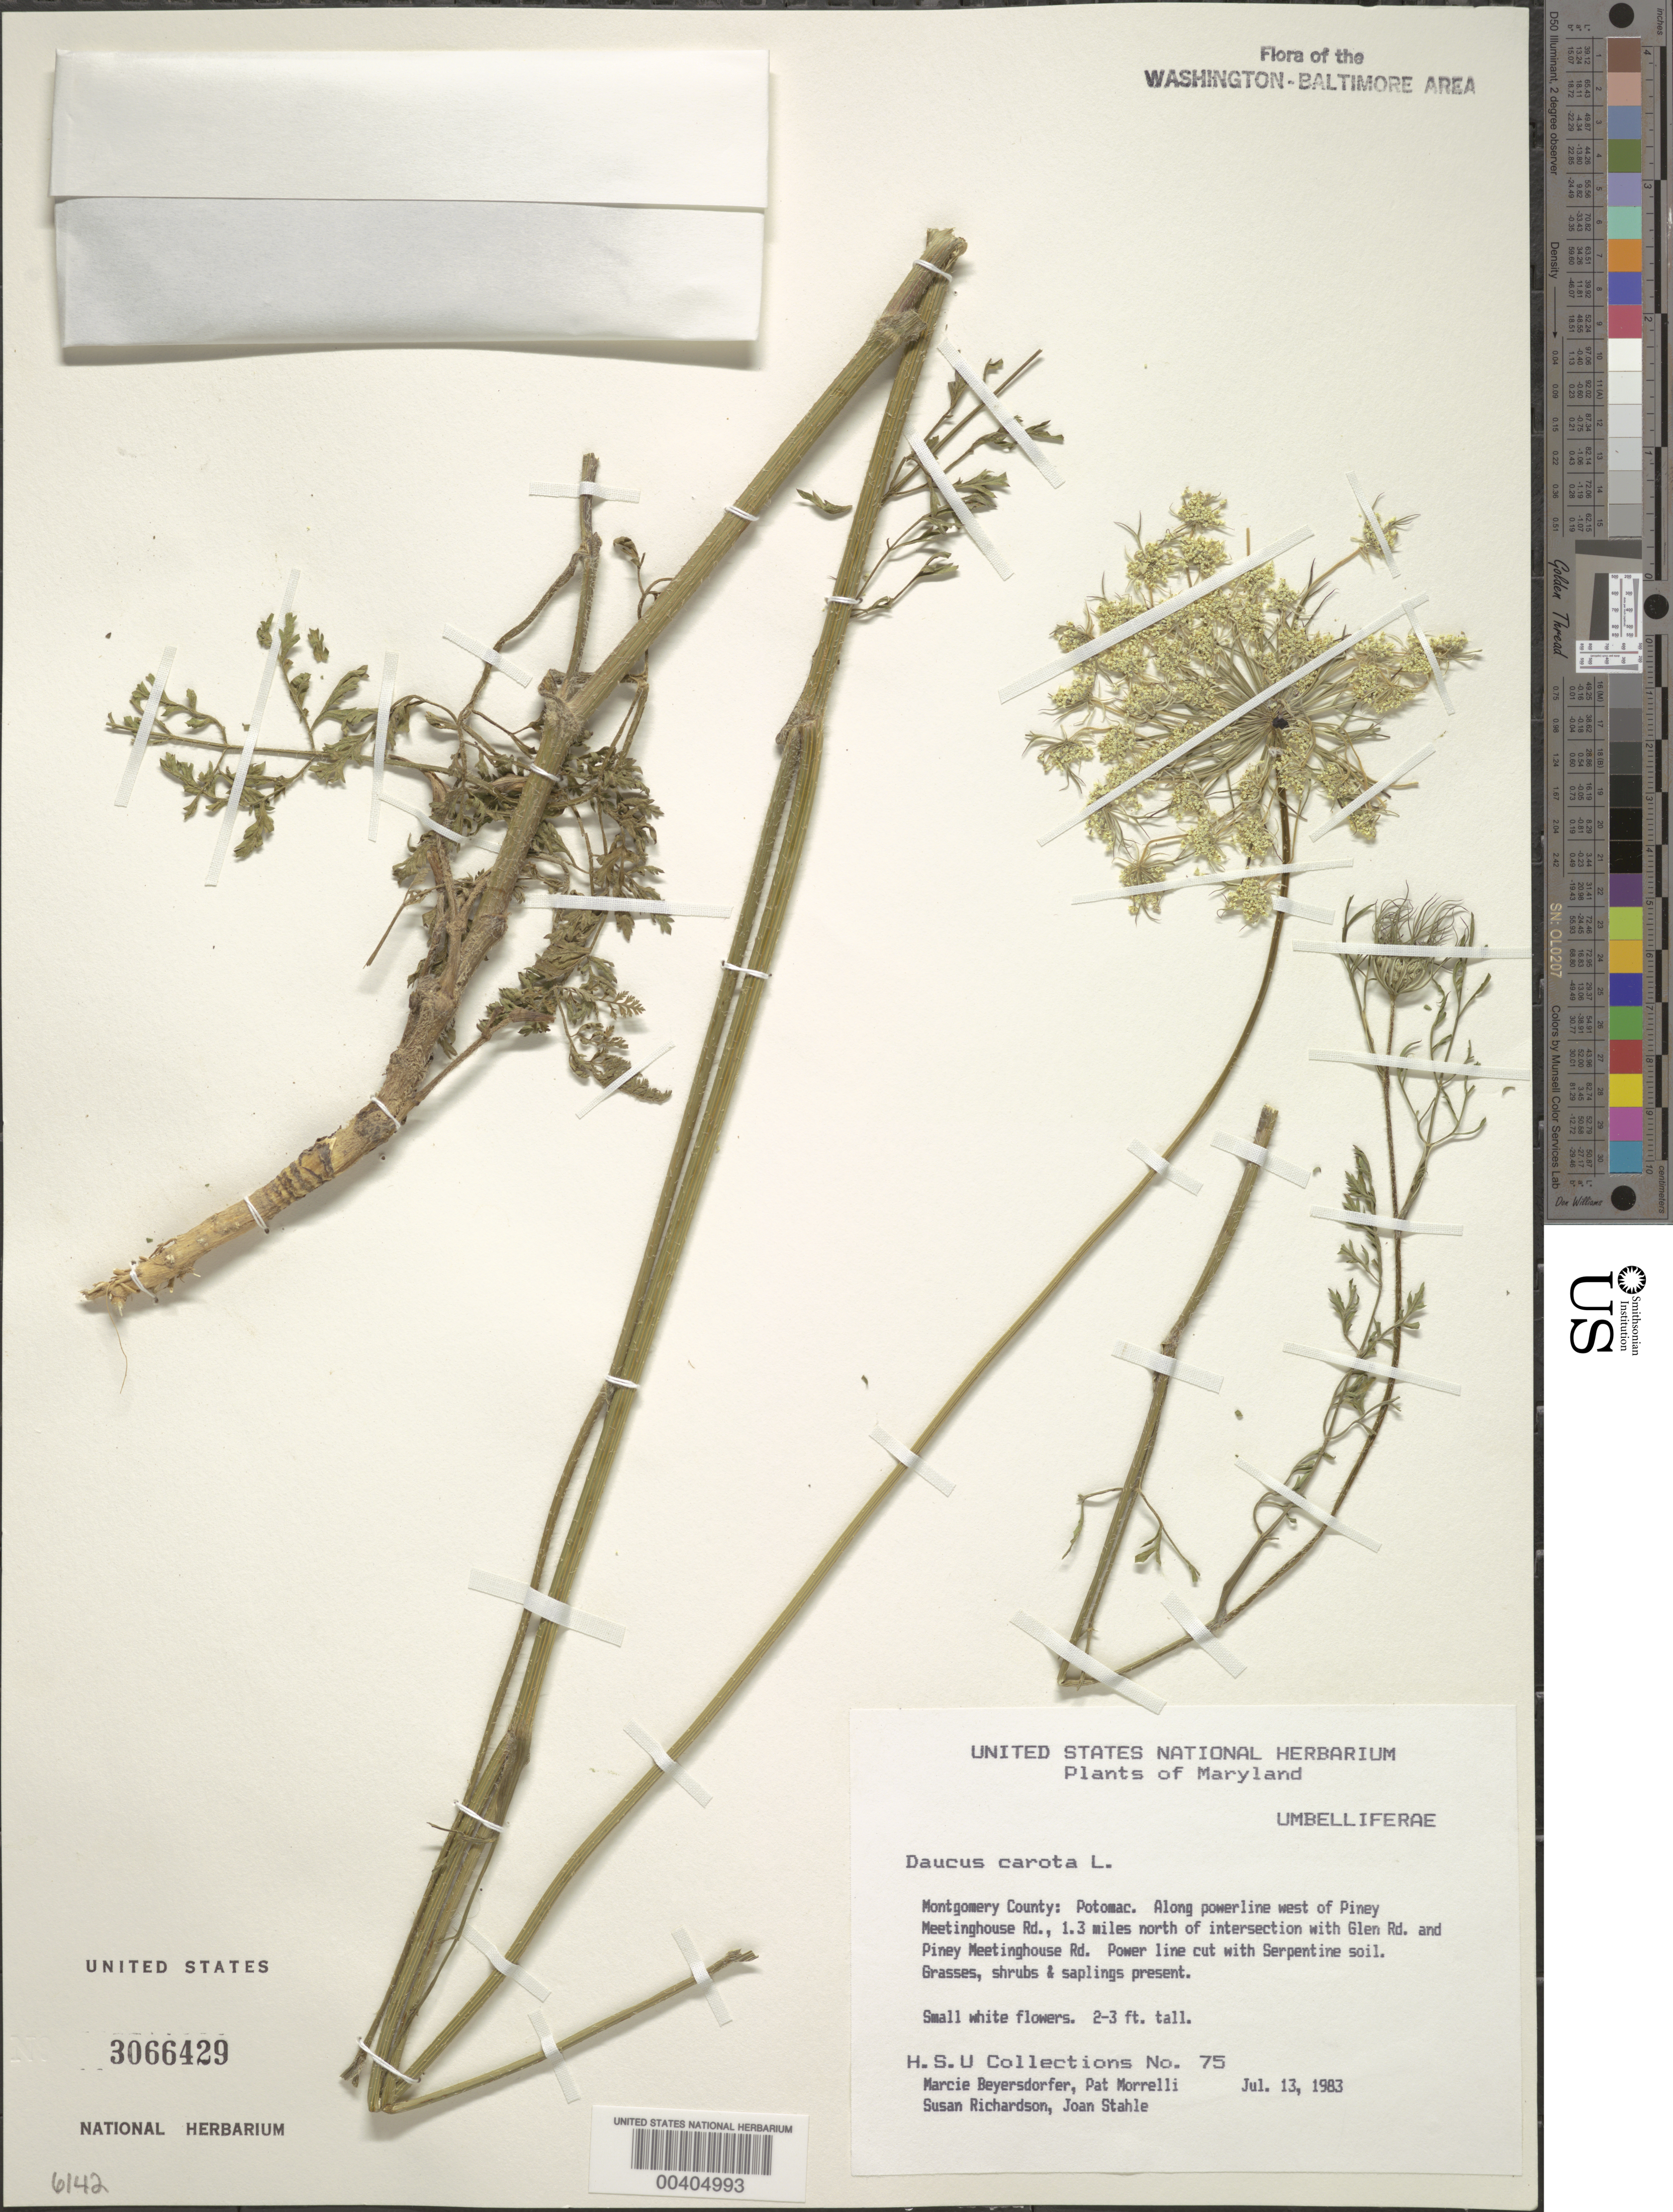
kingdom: Plantae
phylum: Tracheophyta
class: Magnoliopsida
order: Apiales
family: Apiaceae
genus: Daucus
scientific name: Daucus carota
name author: L.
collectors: Herbarium Services Unit Staff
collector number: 75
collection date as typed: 13 Jul 1983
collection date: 1983-07-13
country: United States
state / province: Maryland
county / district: Montgomery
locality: Les north of intersection with Glen Rd. and Piney Meetinghouse R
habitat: Power line cut with serpentine soil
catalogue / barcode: US 3066429